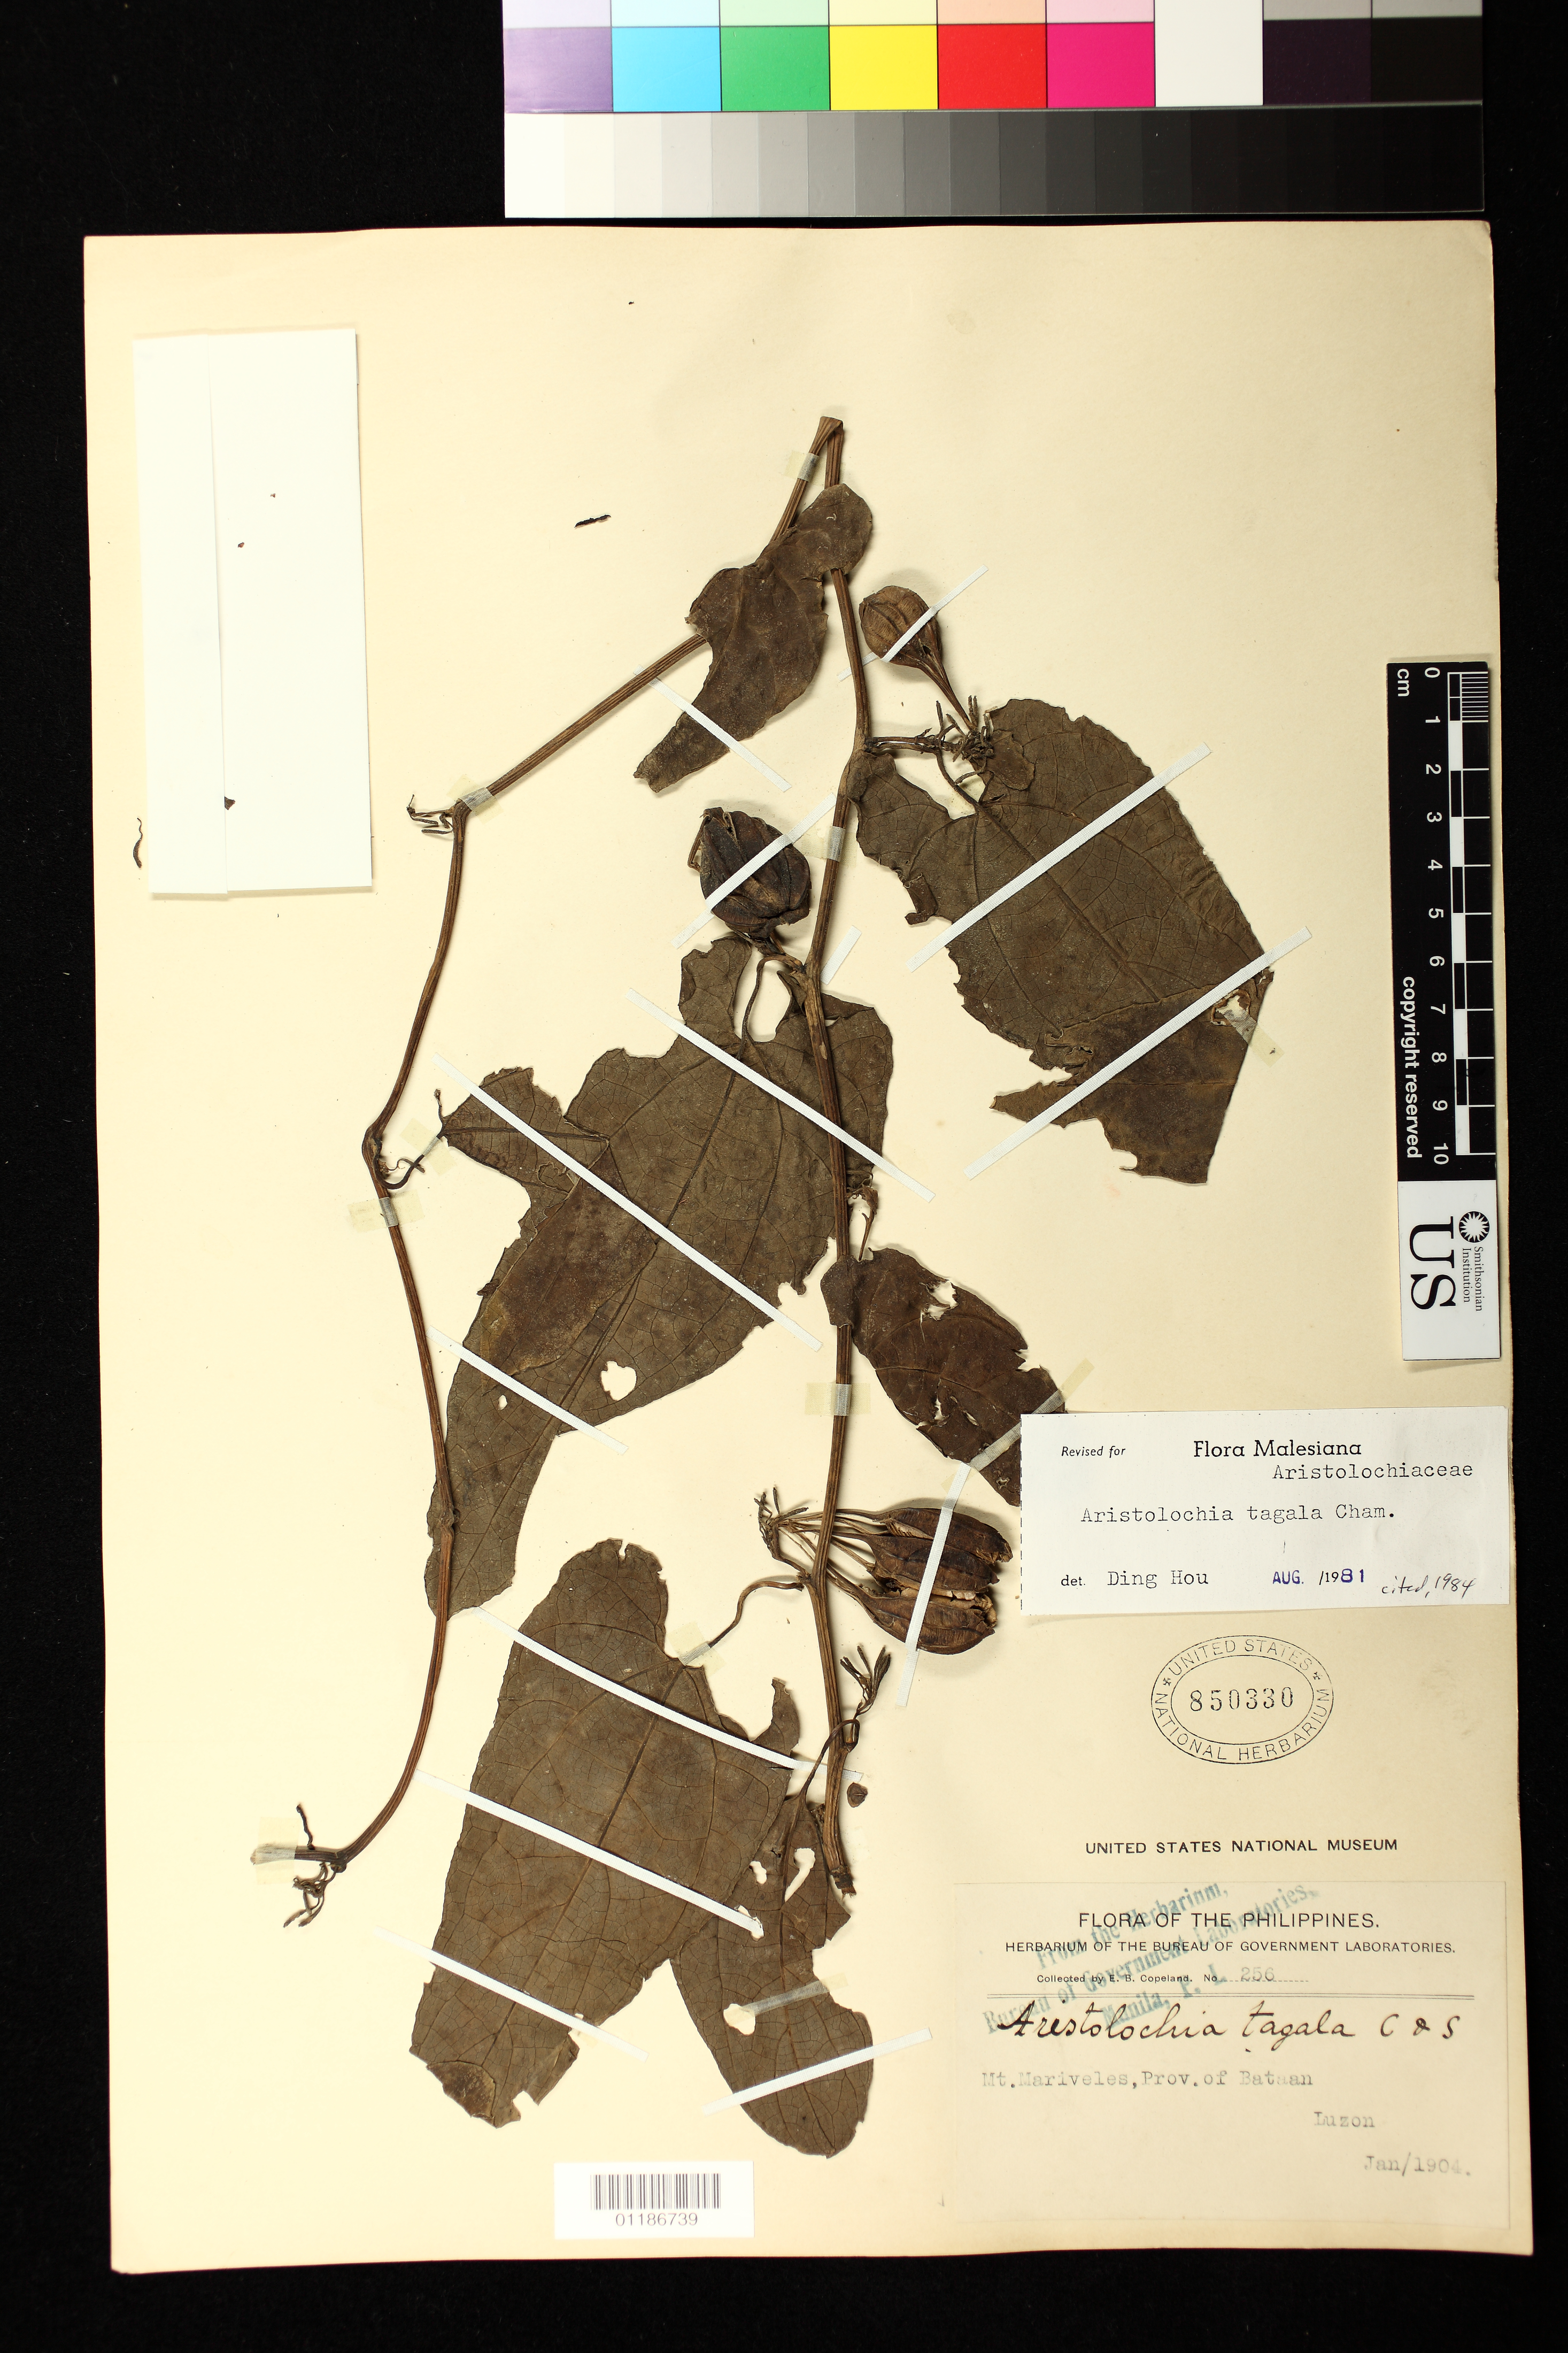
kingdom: Plantae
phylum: Tracheophyta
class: Magnoliopsida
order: Piperales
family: Aristolochiaceae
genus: Aristolochia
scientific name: Aristolochia tagala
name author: Cham.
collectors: E. B. Copeland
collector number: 256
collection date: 1904-01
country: Philippines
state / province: Central Luzon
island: Luzon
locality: Mt. Mariveles, Prov. of Bataan. Luzon.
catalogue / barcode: US 850330